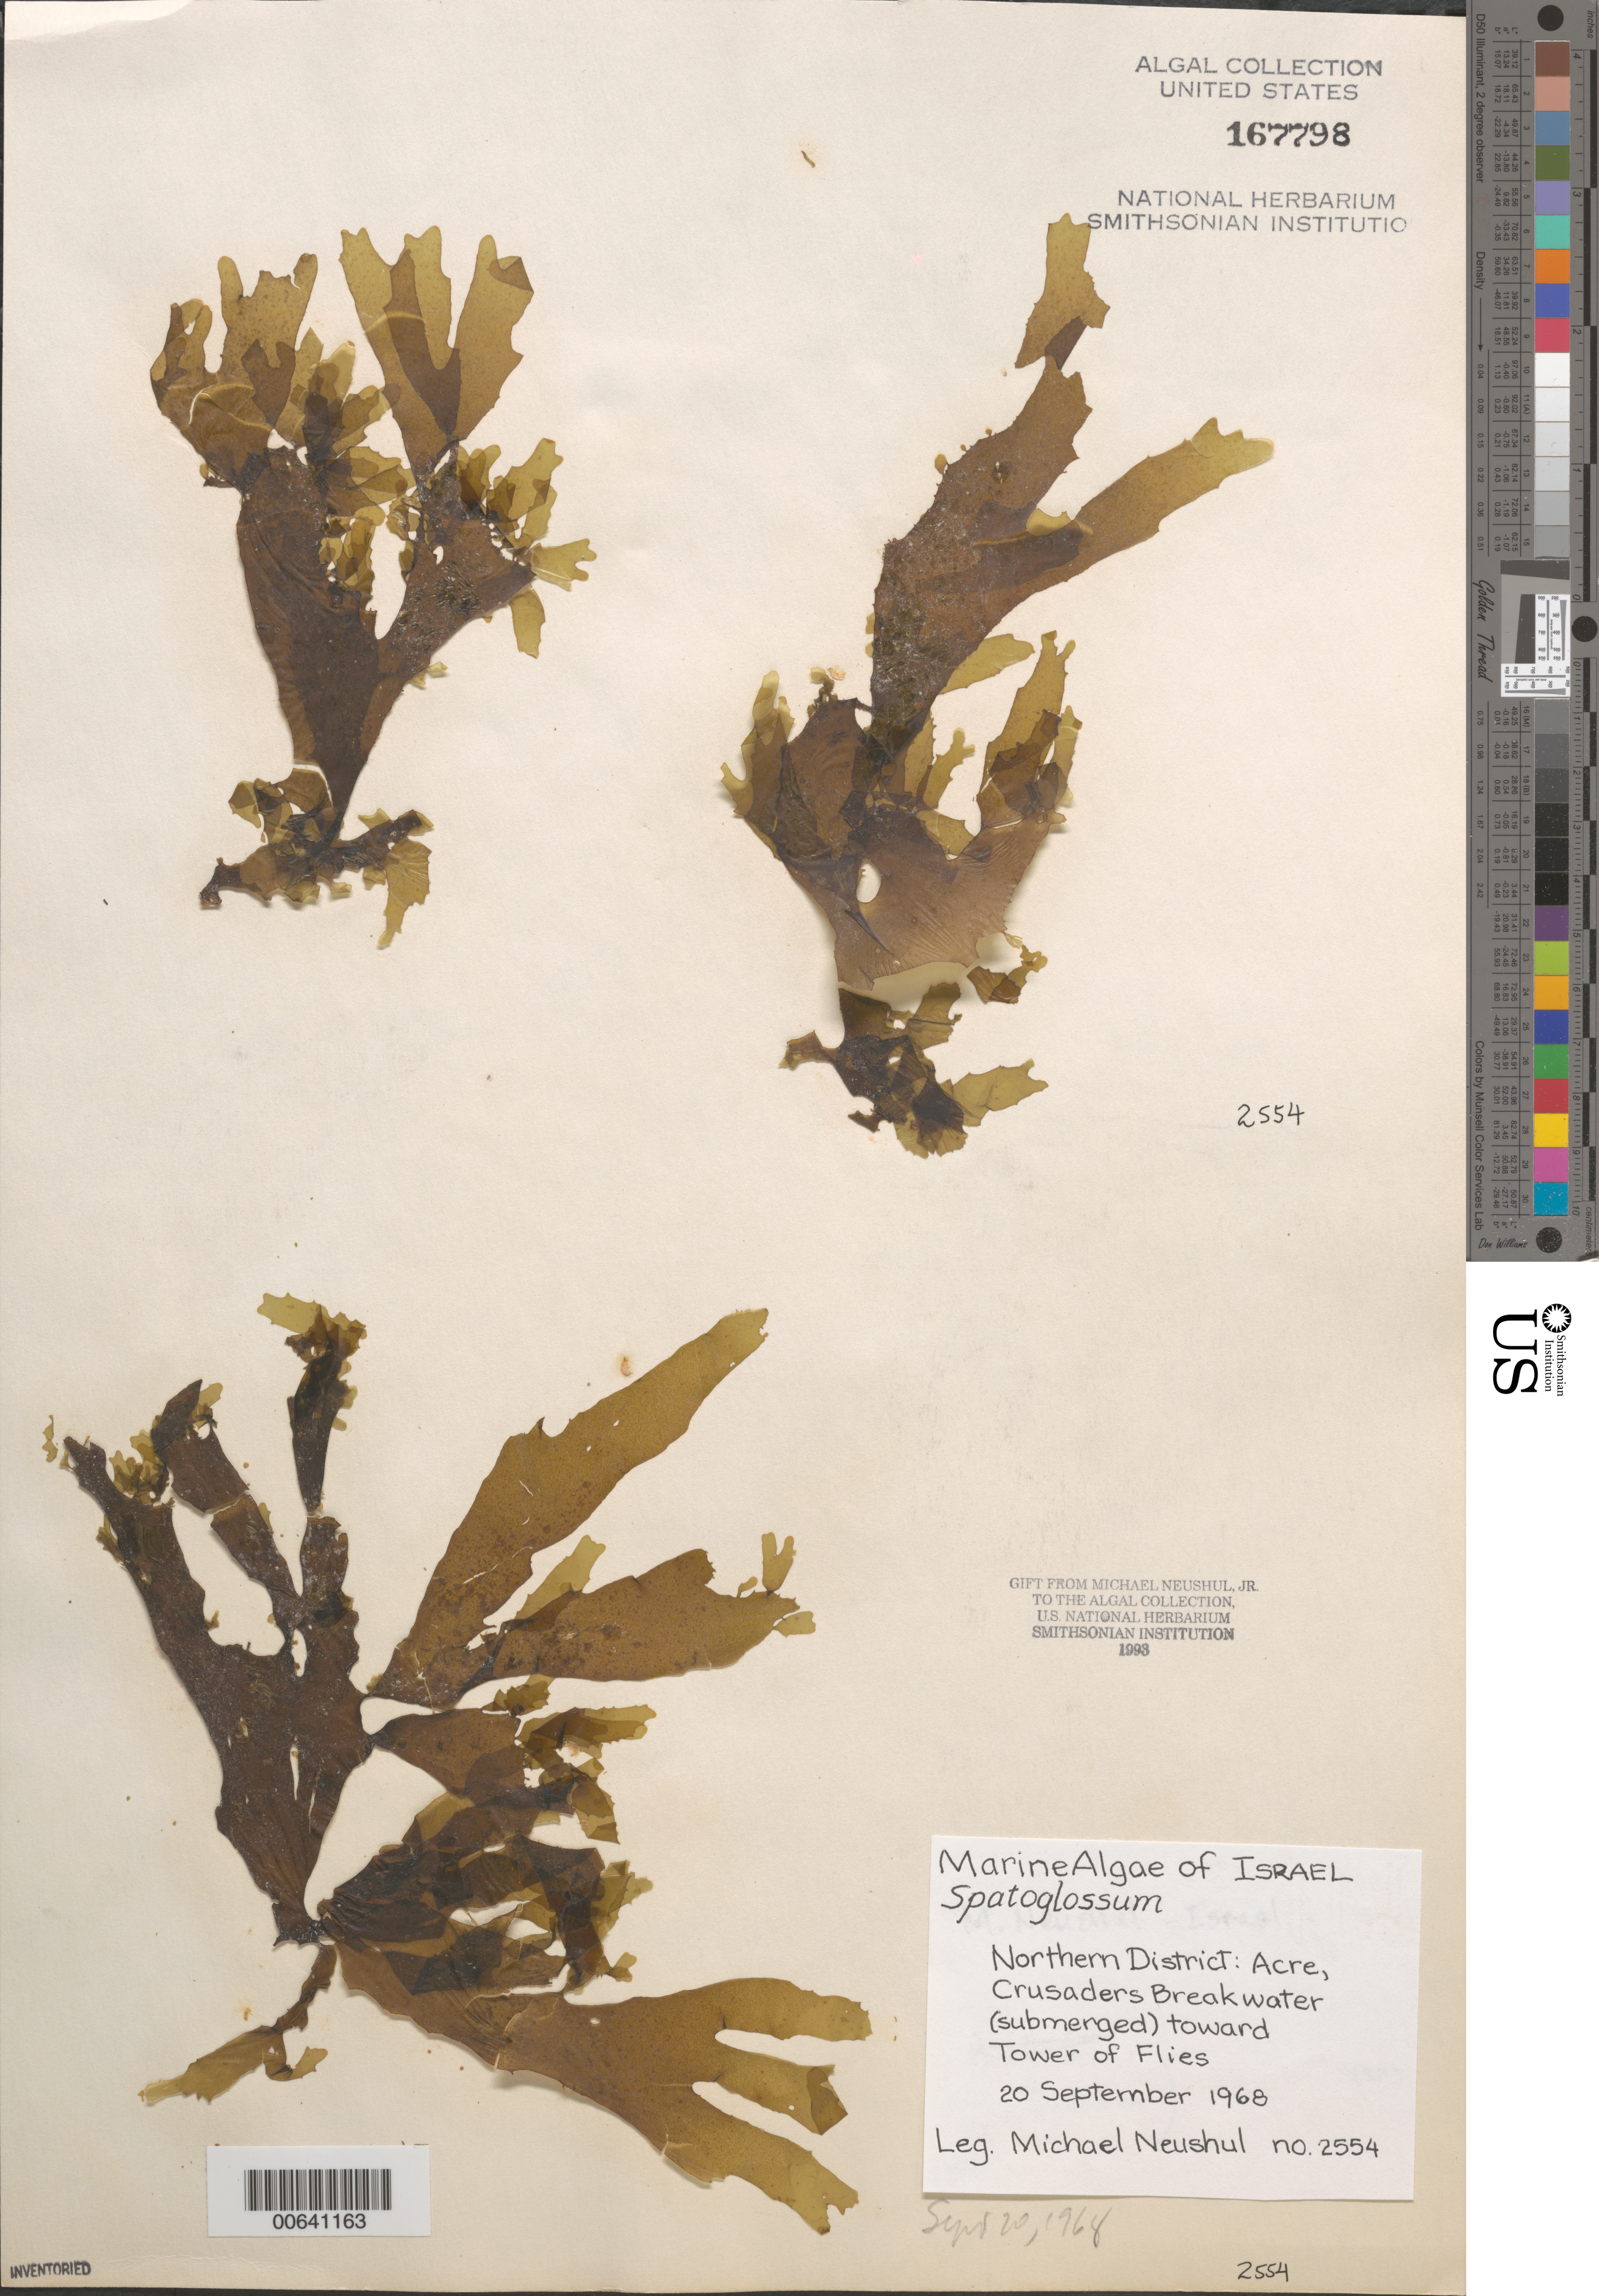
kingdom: Chromista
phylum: Ochrophyta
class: Phaeophyceae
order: Dictyotales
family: Dictyotaceae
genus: Spatoglossum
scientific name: Spatoglossum sp.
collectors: M. Neushul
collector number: Neushul 2554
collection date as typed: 20 Sep 1968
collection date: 1968-09-20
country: Israel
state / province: Northern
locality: Crusaders Breakwater toward Tower of Flies, Acre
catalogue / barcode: US 167798